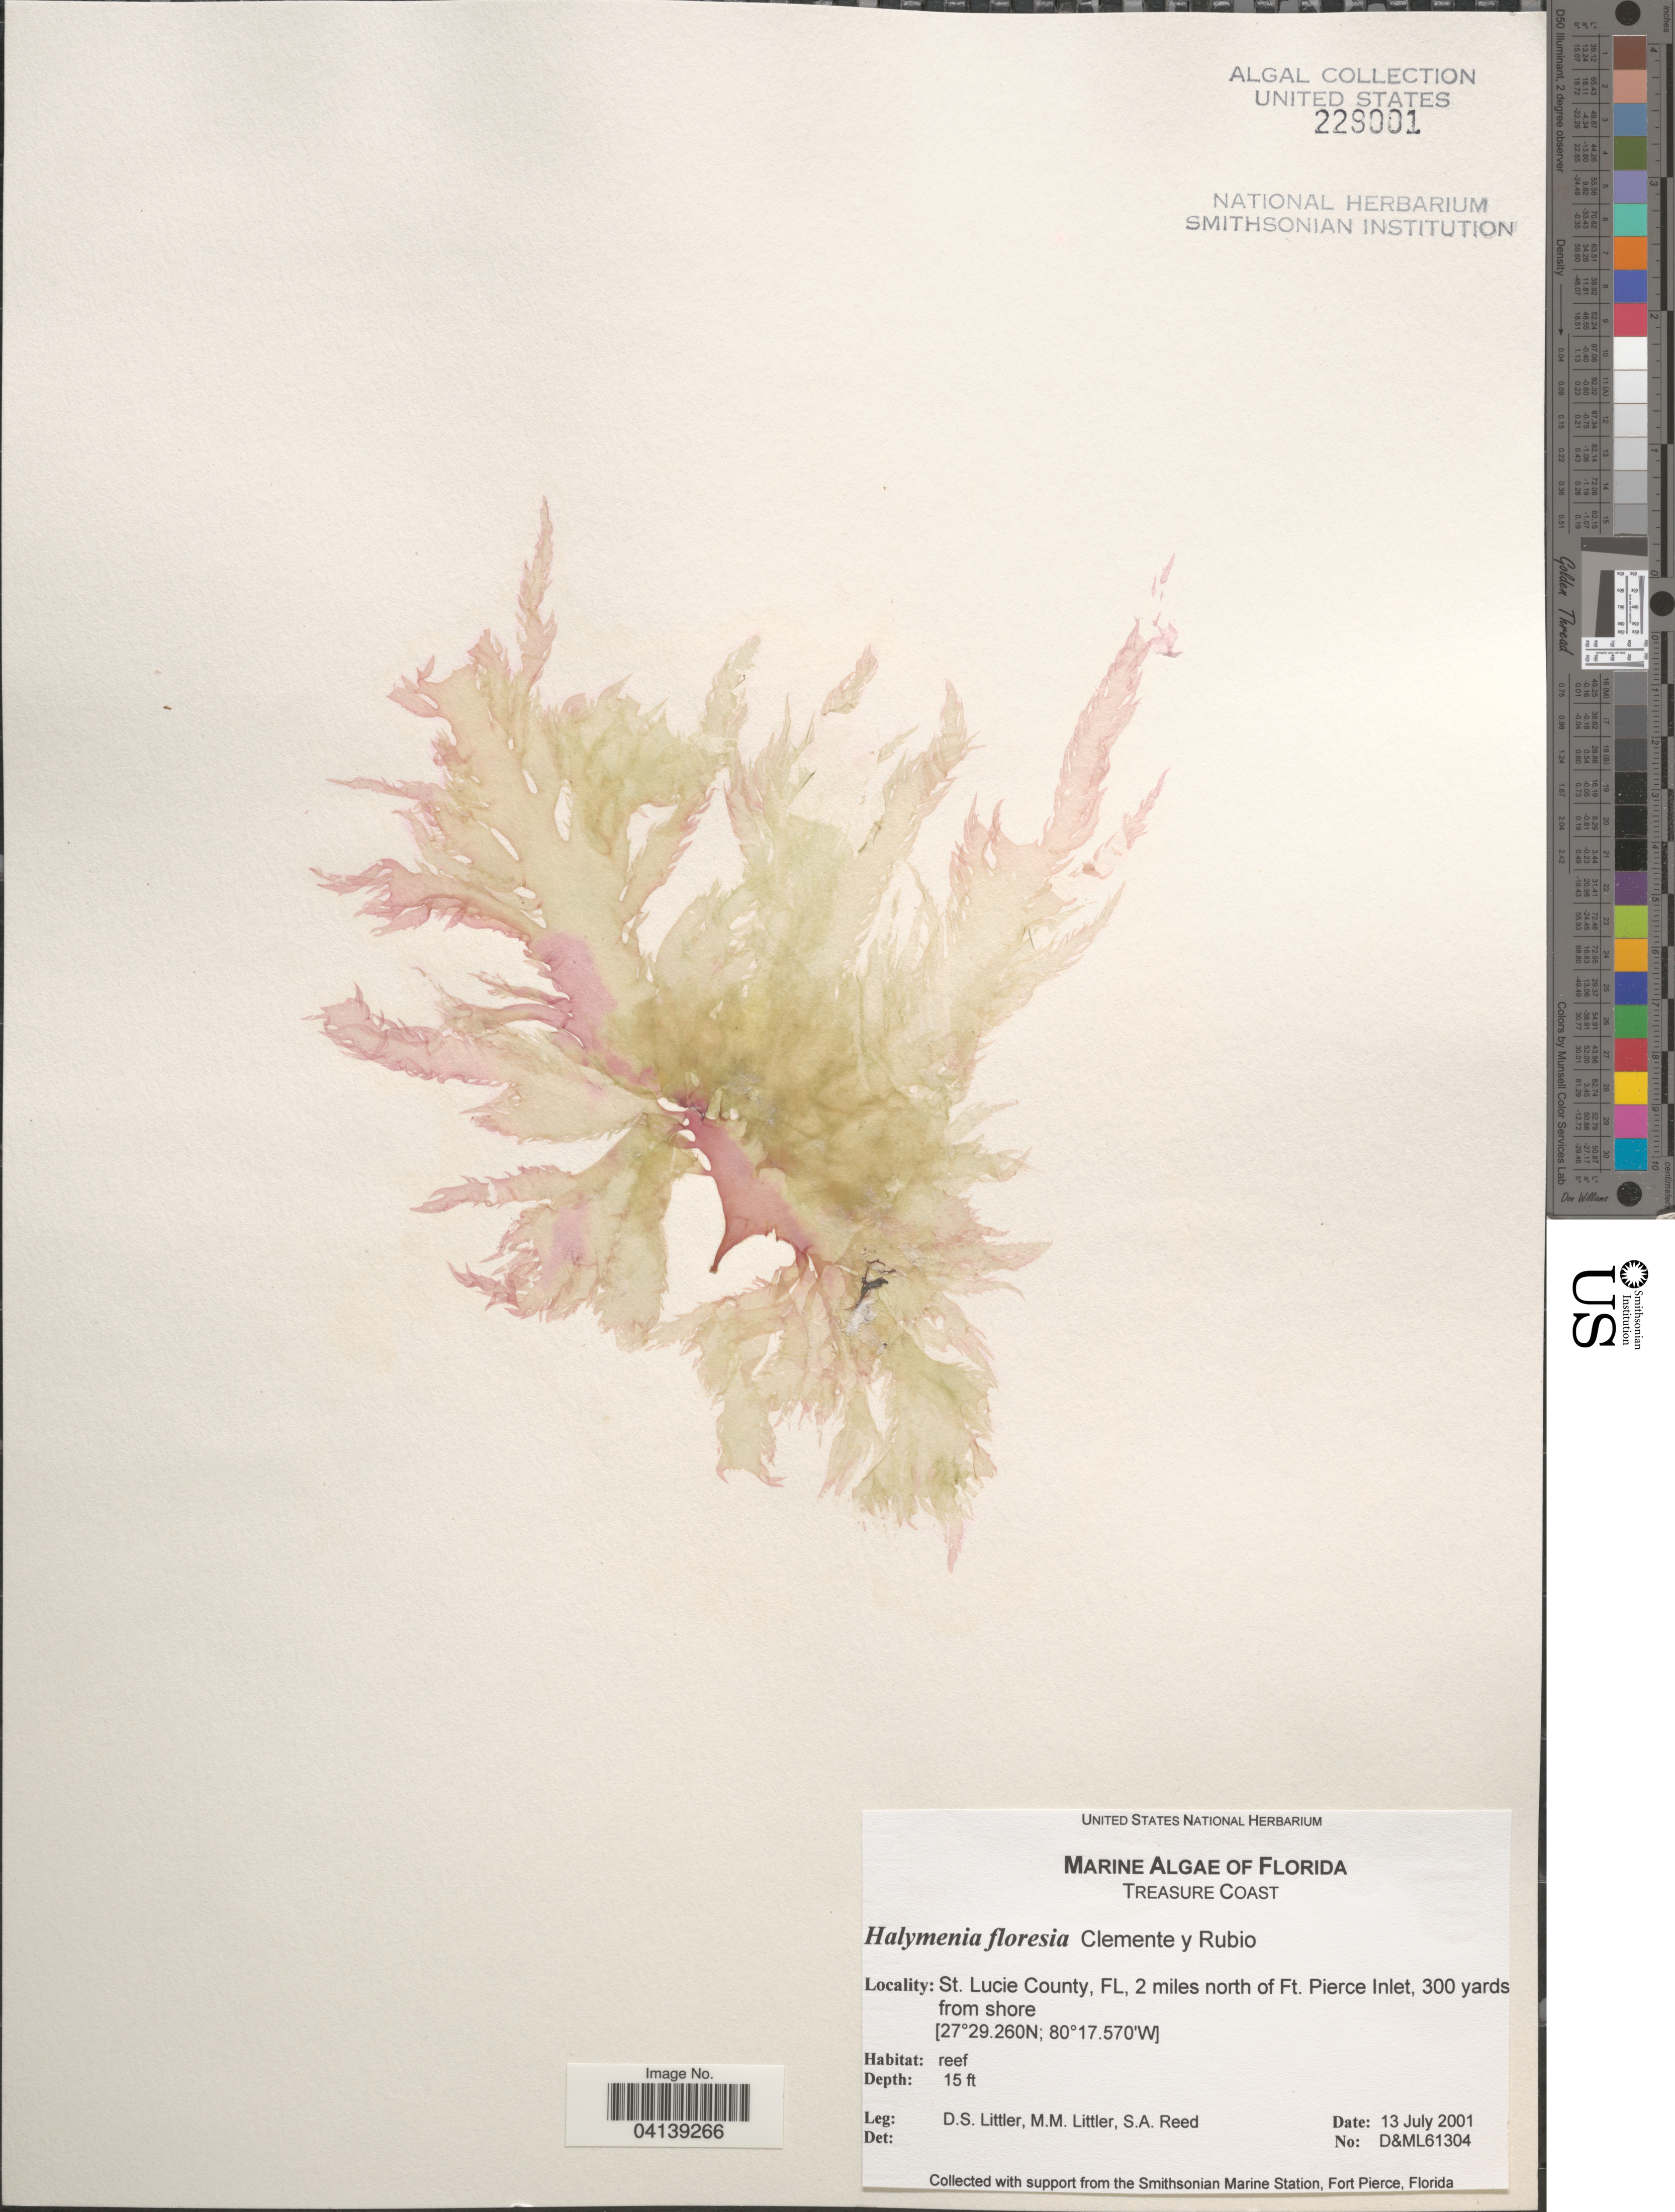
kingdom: Plantae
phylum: Rhodophyta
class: Florideophyceae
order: Halymeniales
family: Halymeniaceae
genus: Halymenia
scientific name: Halymenia floresii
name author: (Clemente) C. Agardh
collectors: D. S. Littler & S. Reed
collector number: D&ML61304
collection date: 2001-07-13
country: United States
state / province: Florida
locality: Treasure Coast. St. Lucie County, 2 miles north of Ft. Pierce Inlet, 300 yards from shore.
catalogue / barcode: US 229001